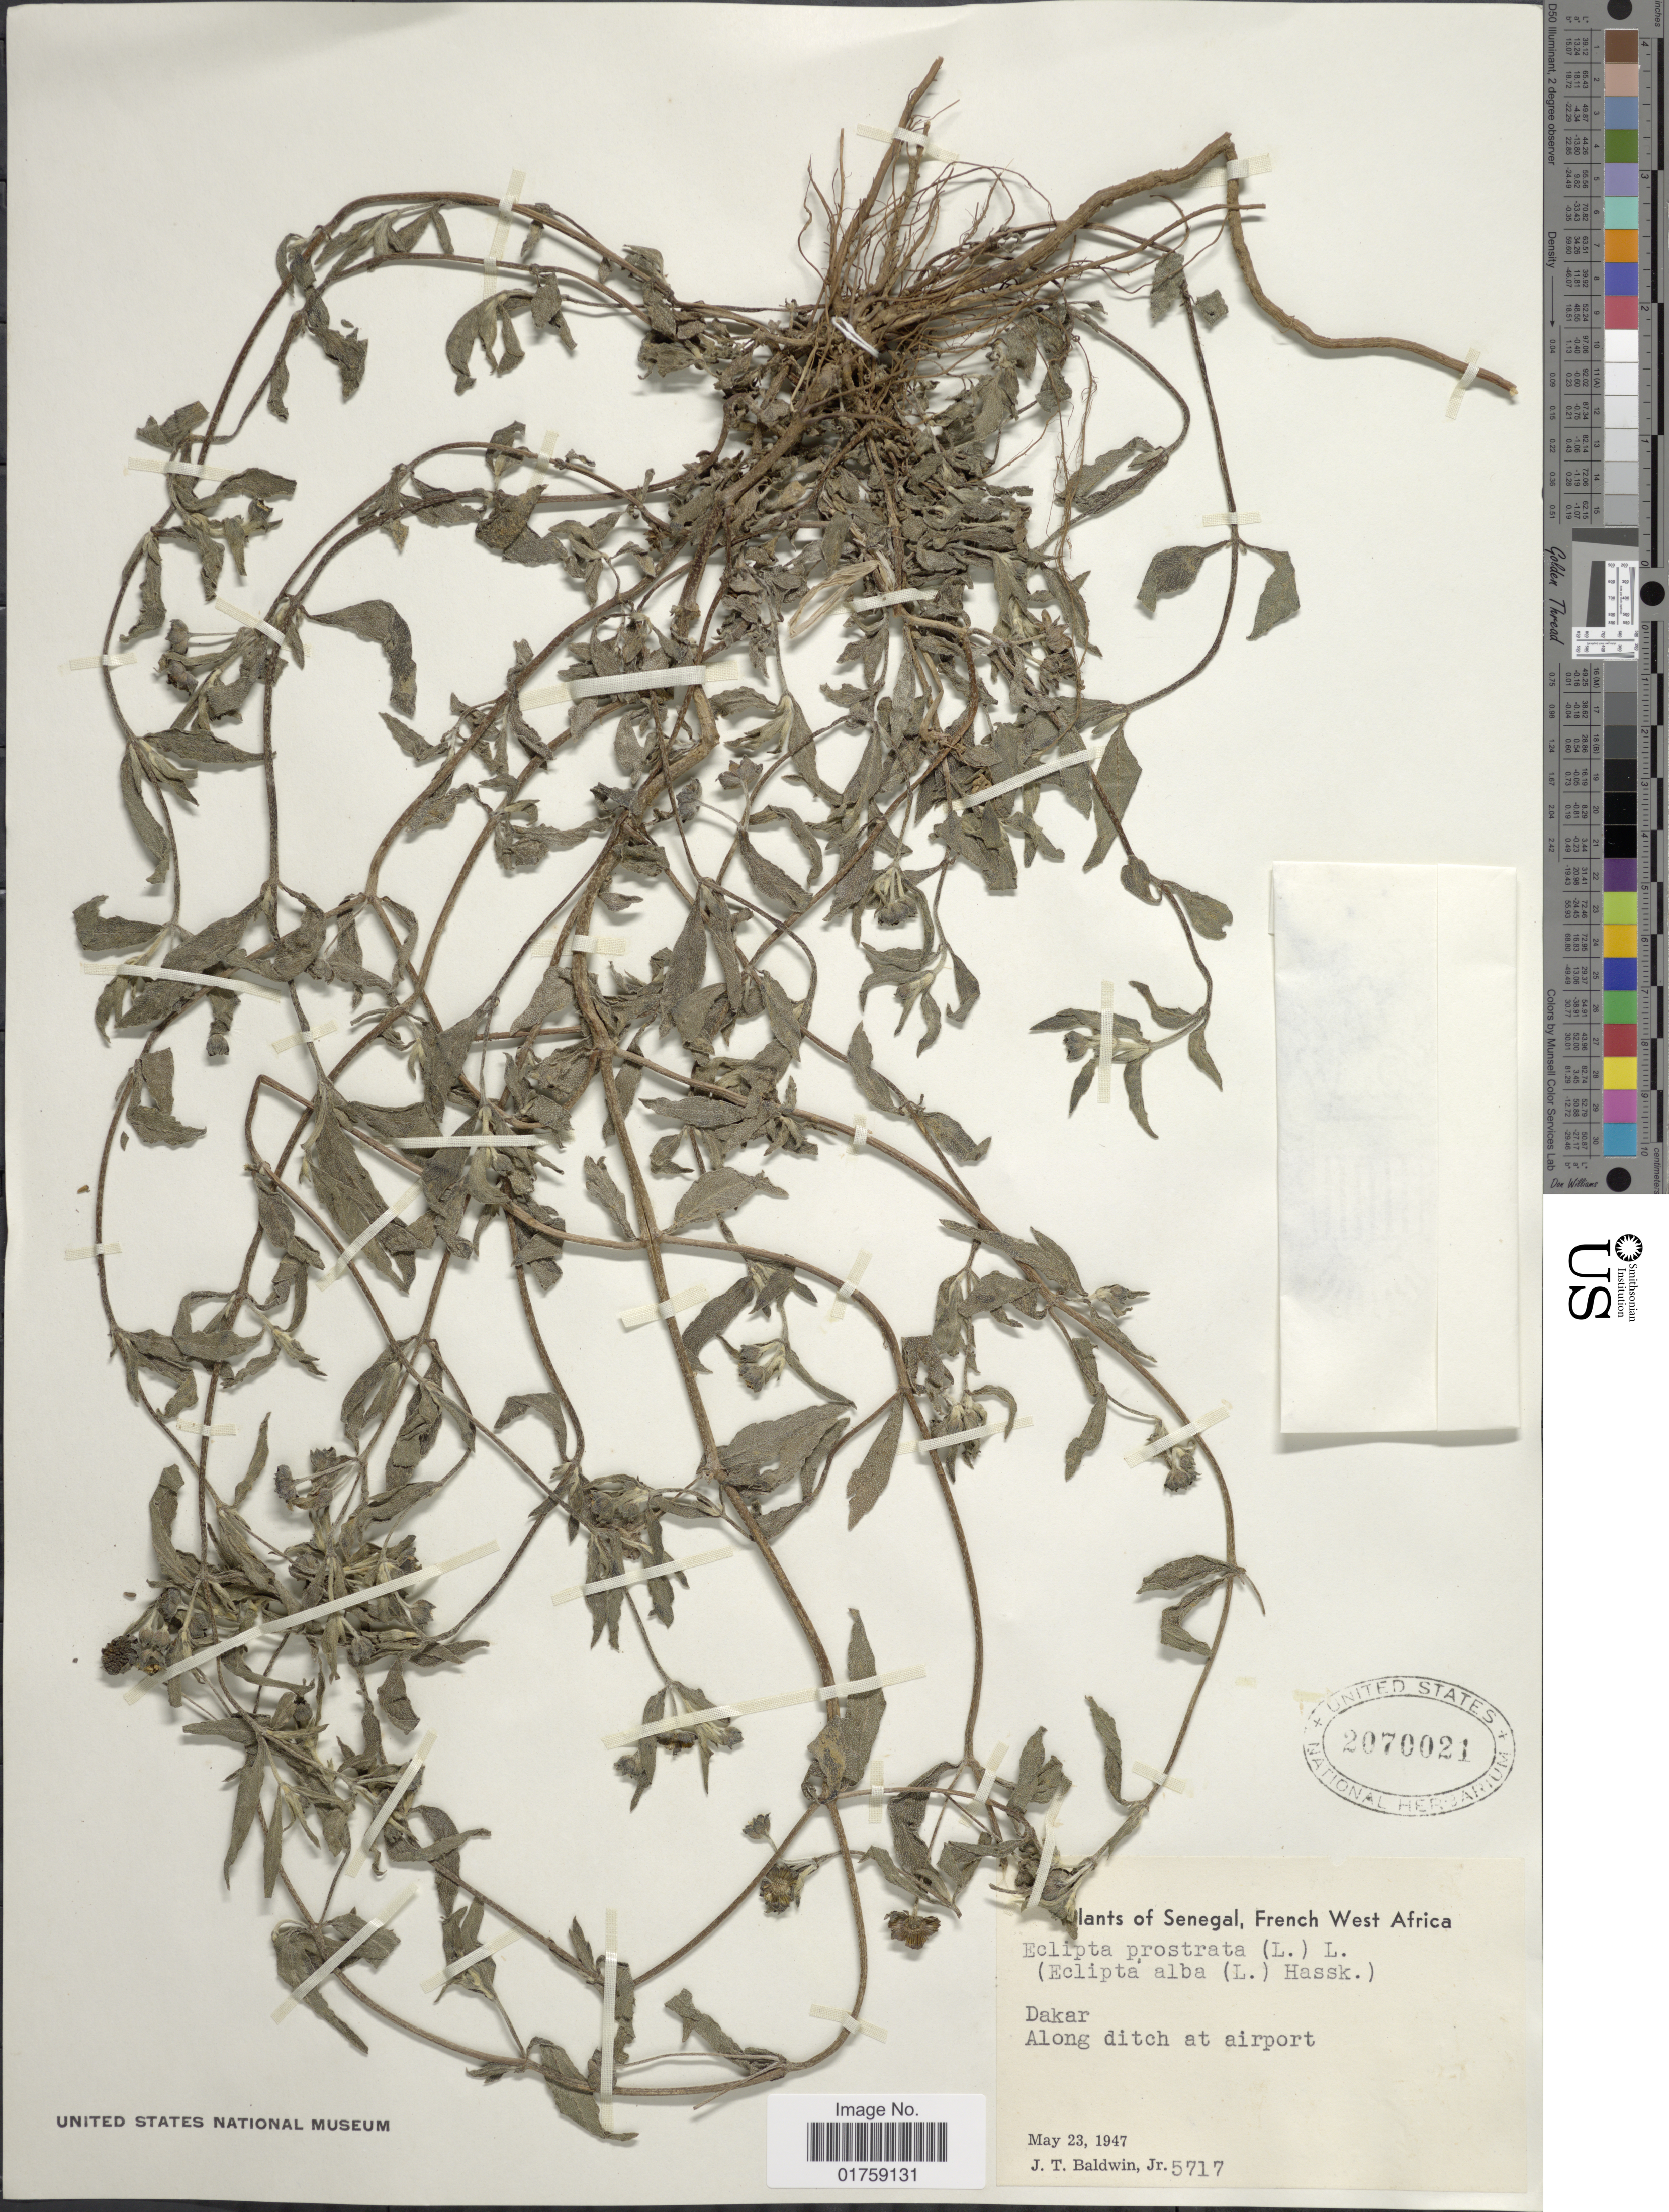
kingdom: Plantae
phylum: Tracheophyta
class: Magnoliopsida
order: Asterales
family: Asteraceae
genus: Eclipta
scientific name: Eclipta alba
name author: (L.) Hassk.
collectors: J. T. Baldwin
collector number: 5717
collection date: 1947-05-23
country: Senegal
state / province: Dakar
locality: Dakar. Along ditch at airport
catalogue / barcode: US 2070021